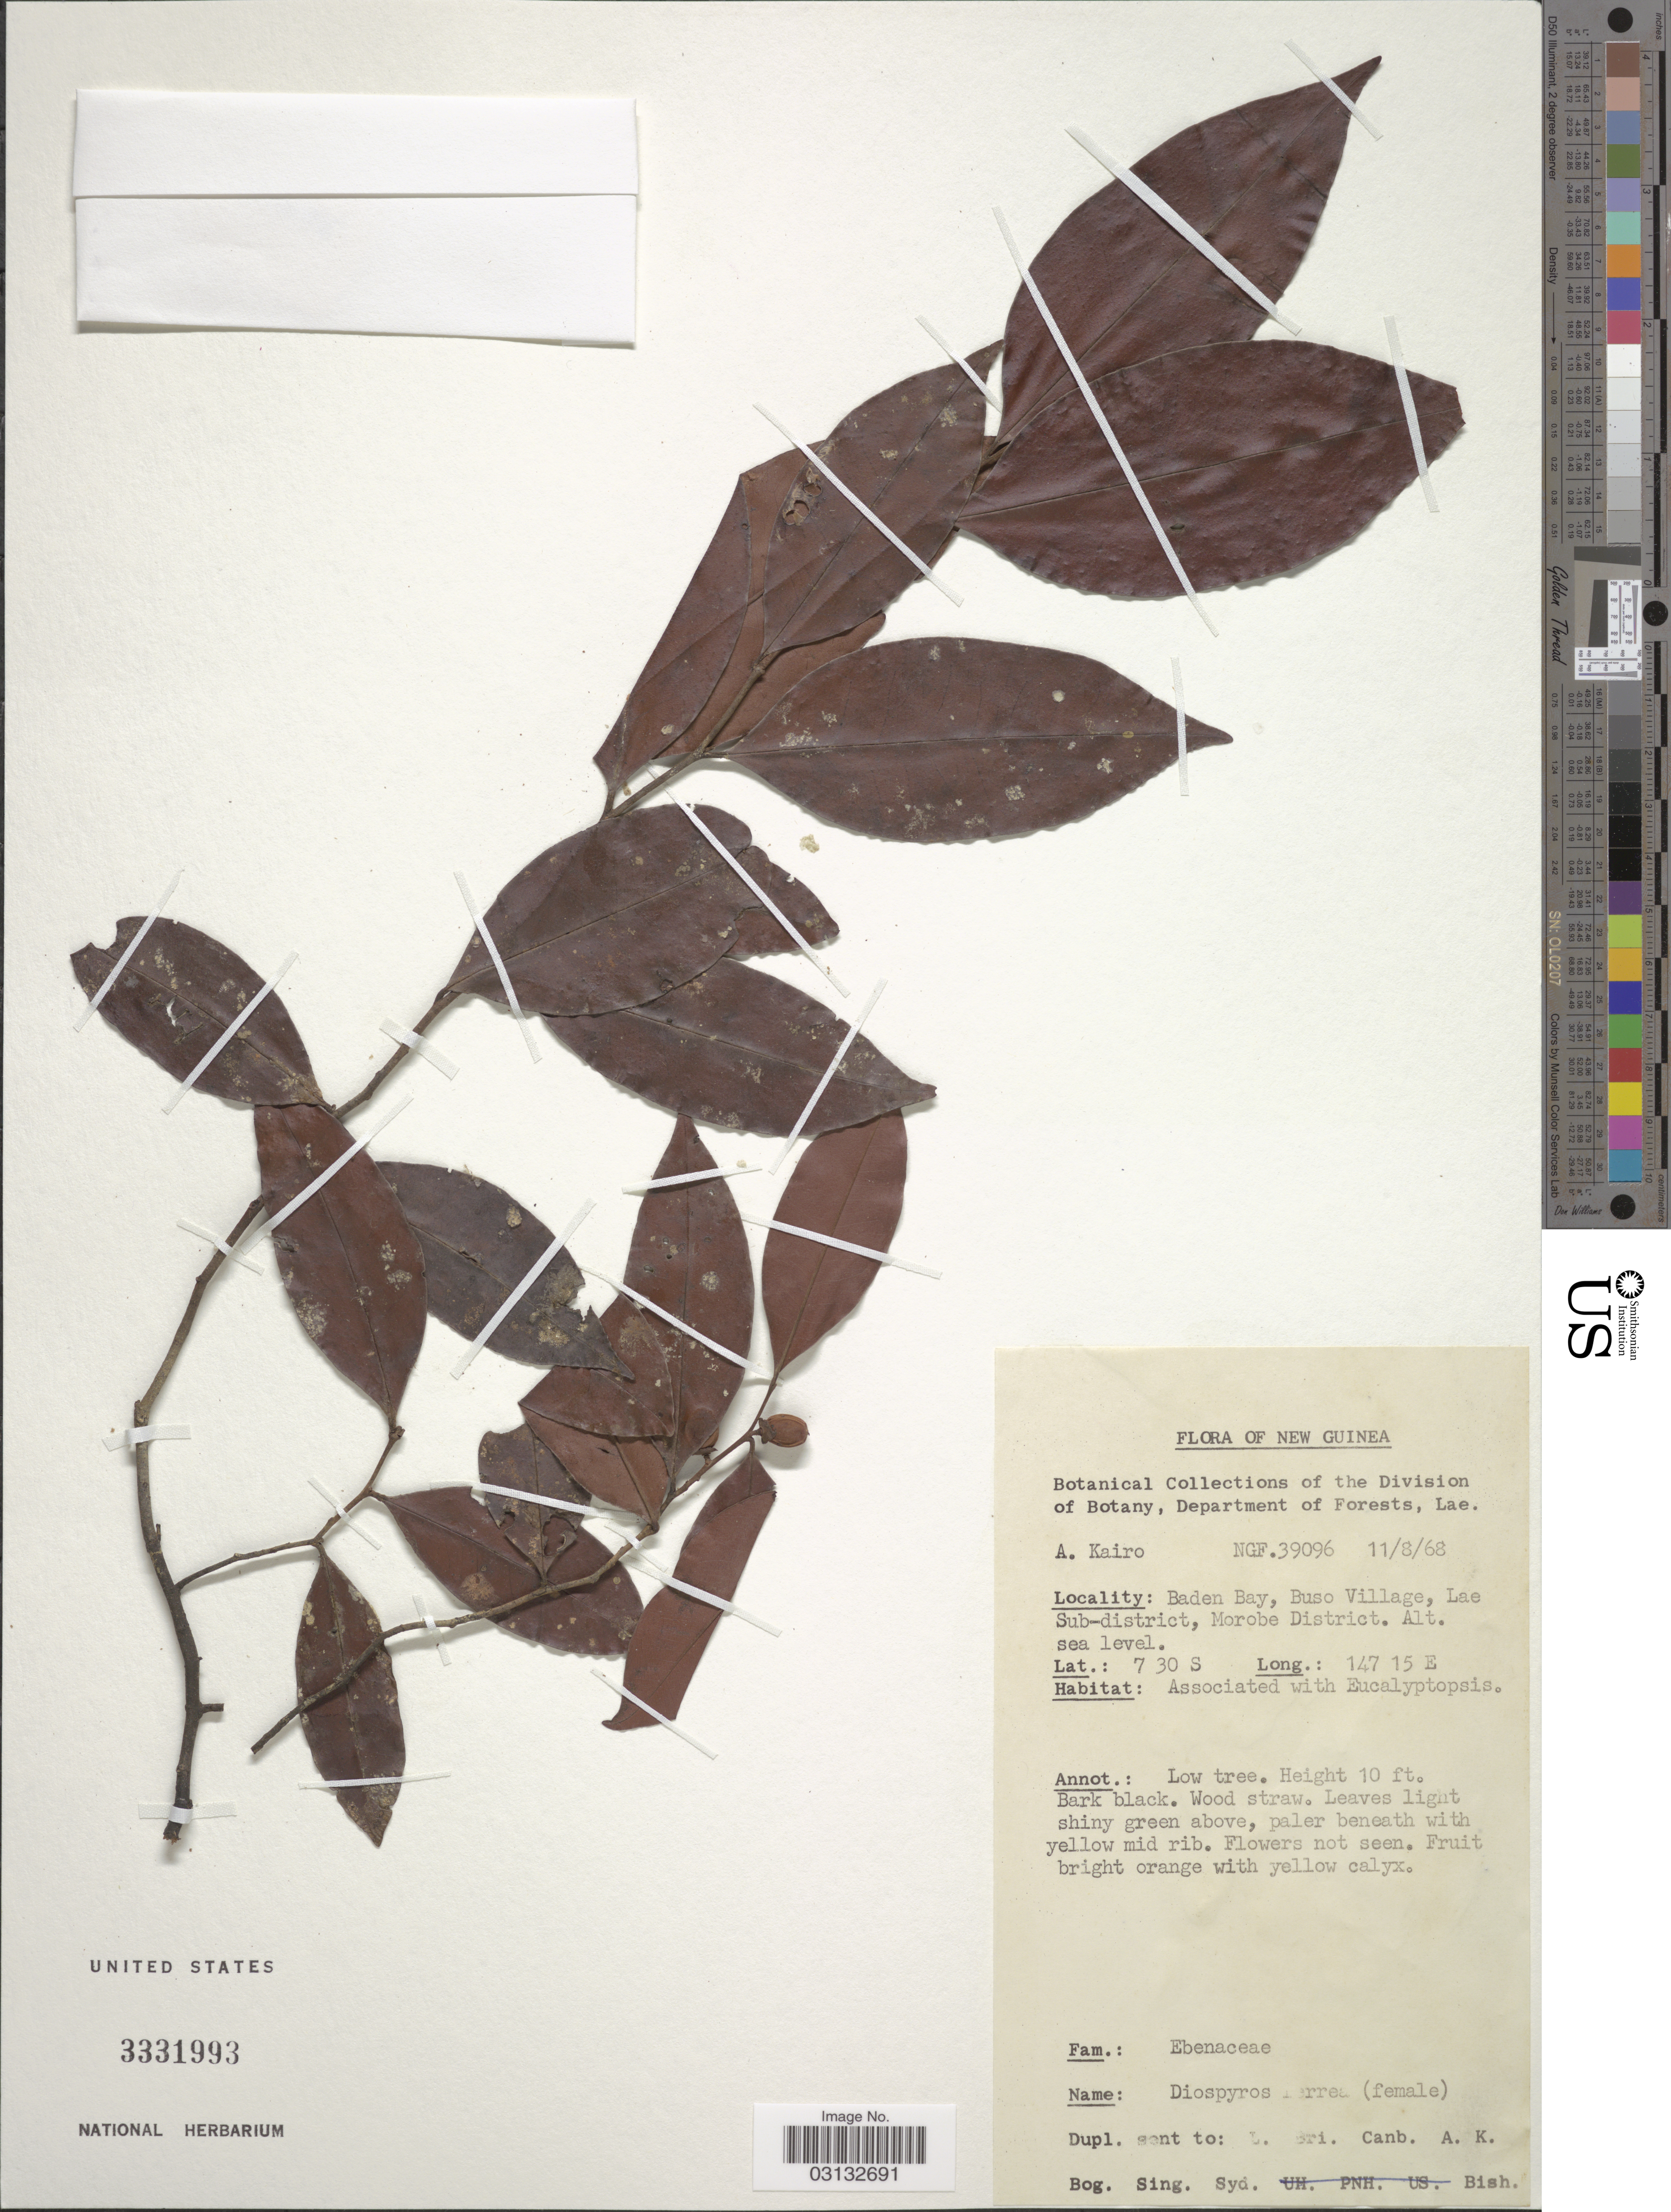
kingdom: Plantae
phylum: Tracheophyta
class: Magnoliopsida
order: Ericales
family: Ebenaceae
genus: Diospyros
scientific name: Diospyros ferrea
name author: (Willd.) Bakh.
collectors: A. Kairo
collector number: NGF39096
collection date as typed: Transcribed d/m/y: 11/8/68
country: Papua New Guinea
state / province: Morobe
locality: New Guinea. Baden Bay, Buso Village, Lae Sub-district, Morobe District.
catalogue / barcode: US 3331993